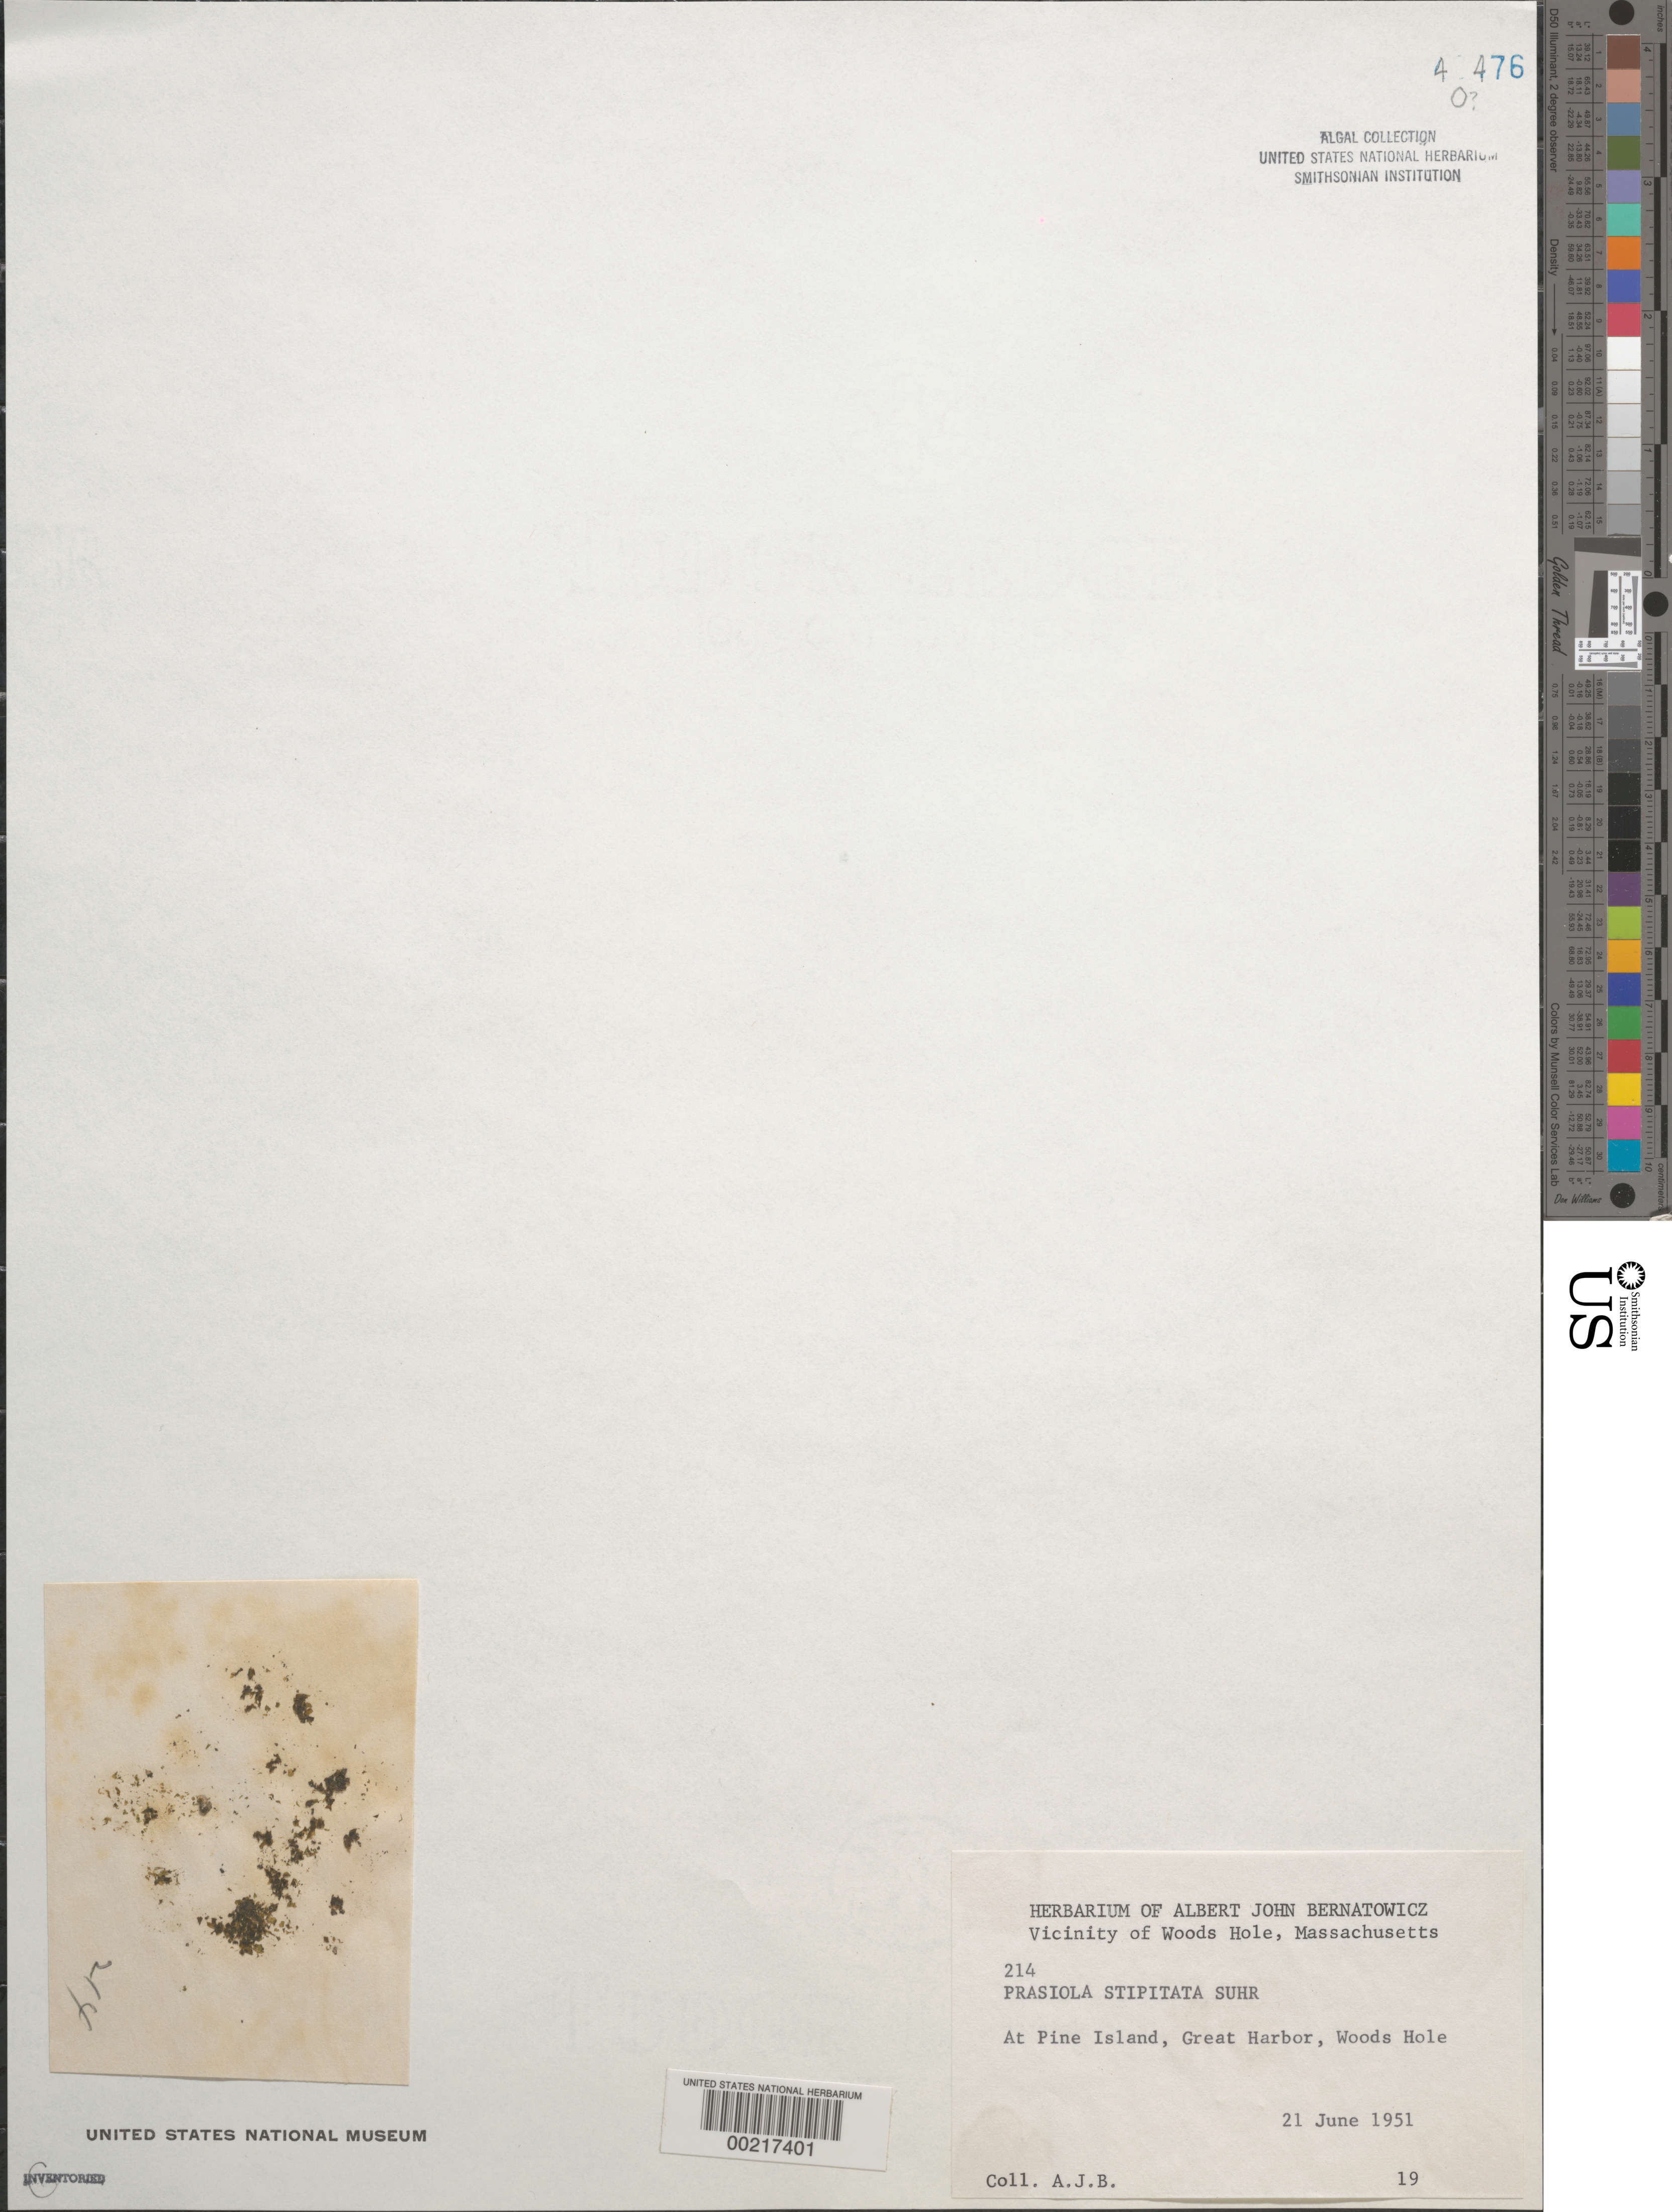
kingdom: Plantae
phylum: Chlorophyta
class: Trebouxiophyceae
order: Prasiolales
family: Prasiolaceae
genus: Prasiola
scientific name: Prasiola stipitata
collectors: A. Bernatowicz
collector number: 214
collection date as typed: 21 Jun 1951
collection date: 1951-06-21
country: United States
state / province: Massachusetts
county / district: Dukes County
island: Pine Island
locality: Great Harbor, near Woods Hole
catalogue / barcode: US 40476